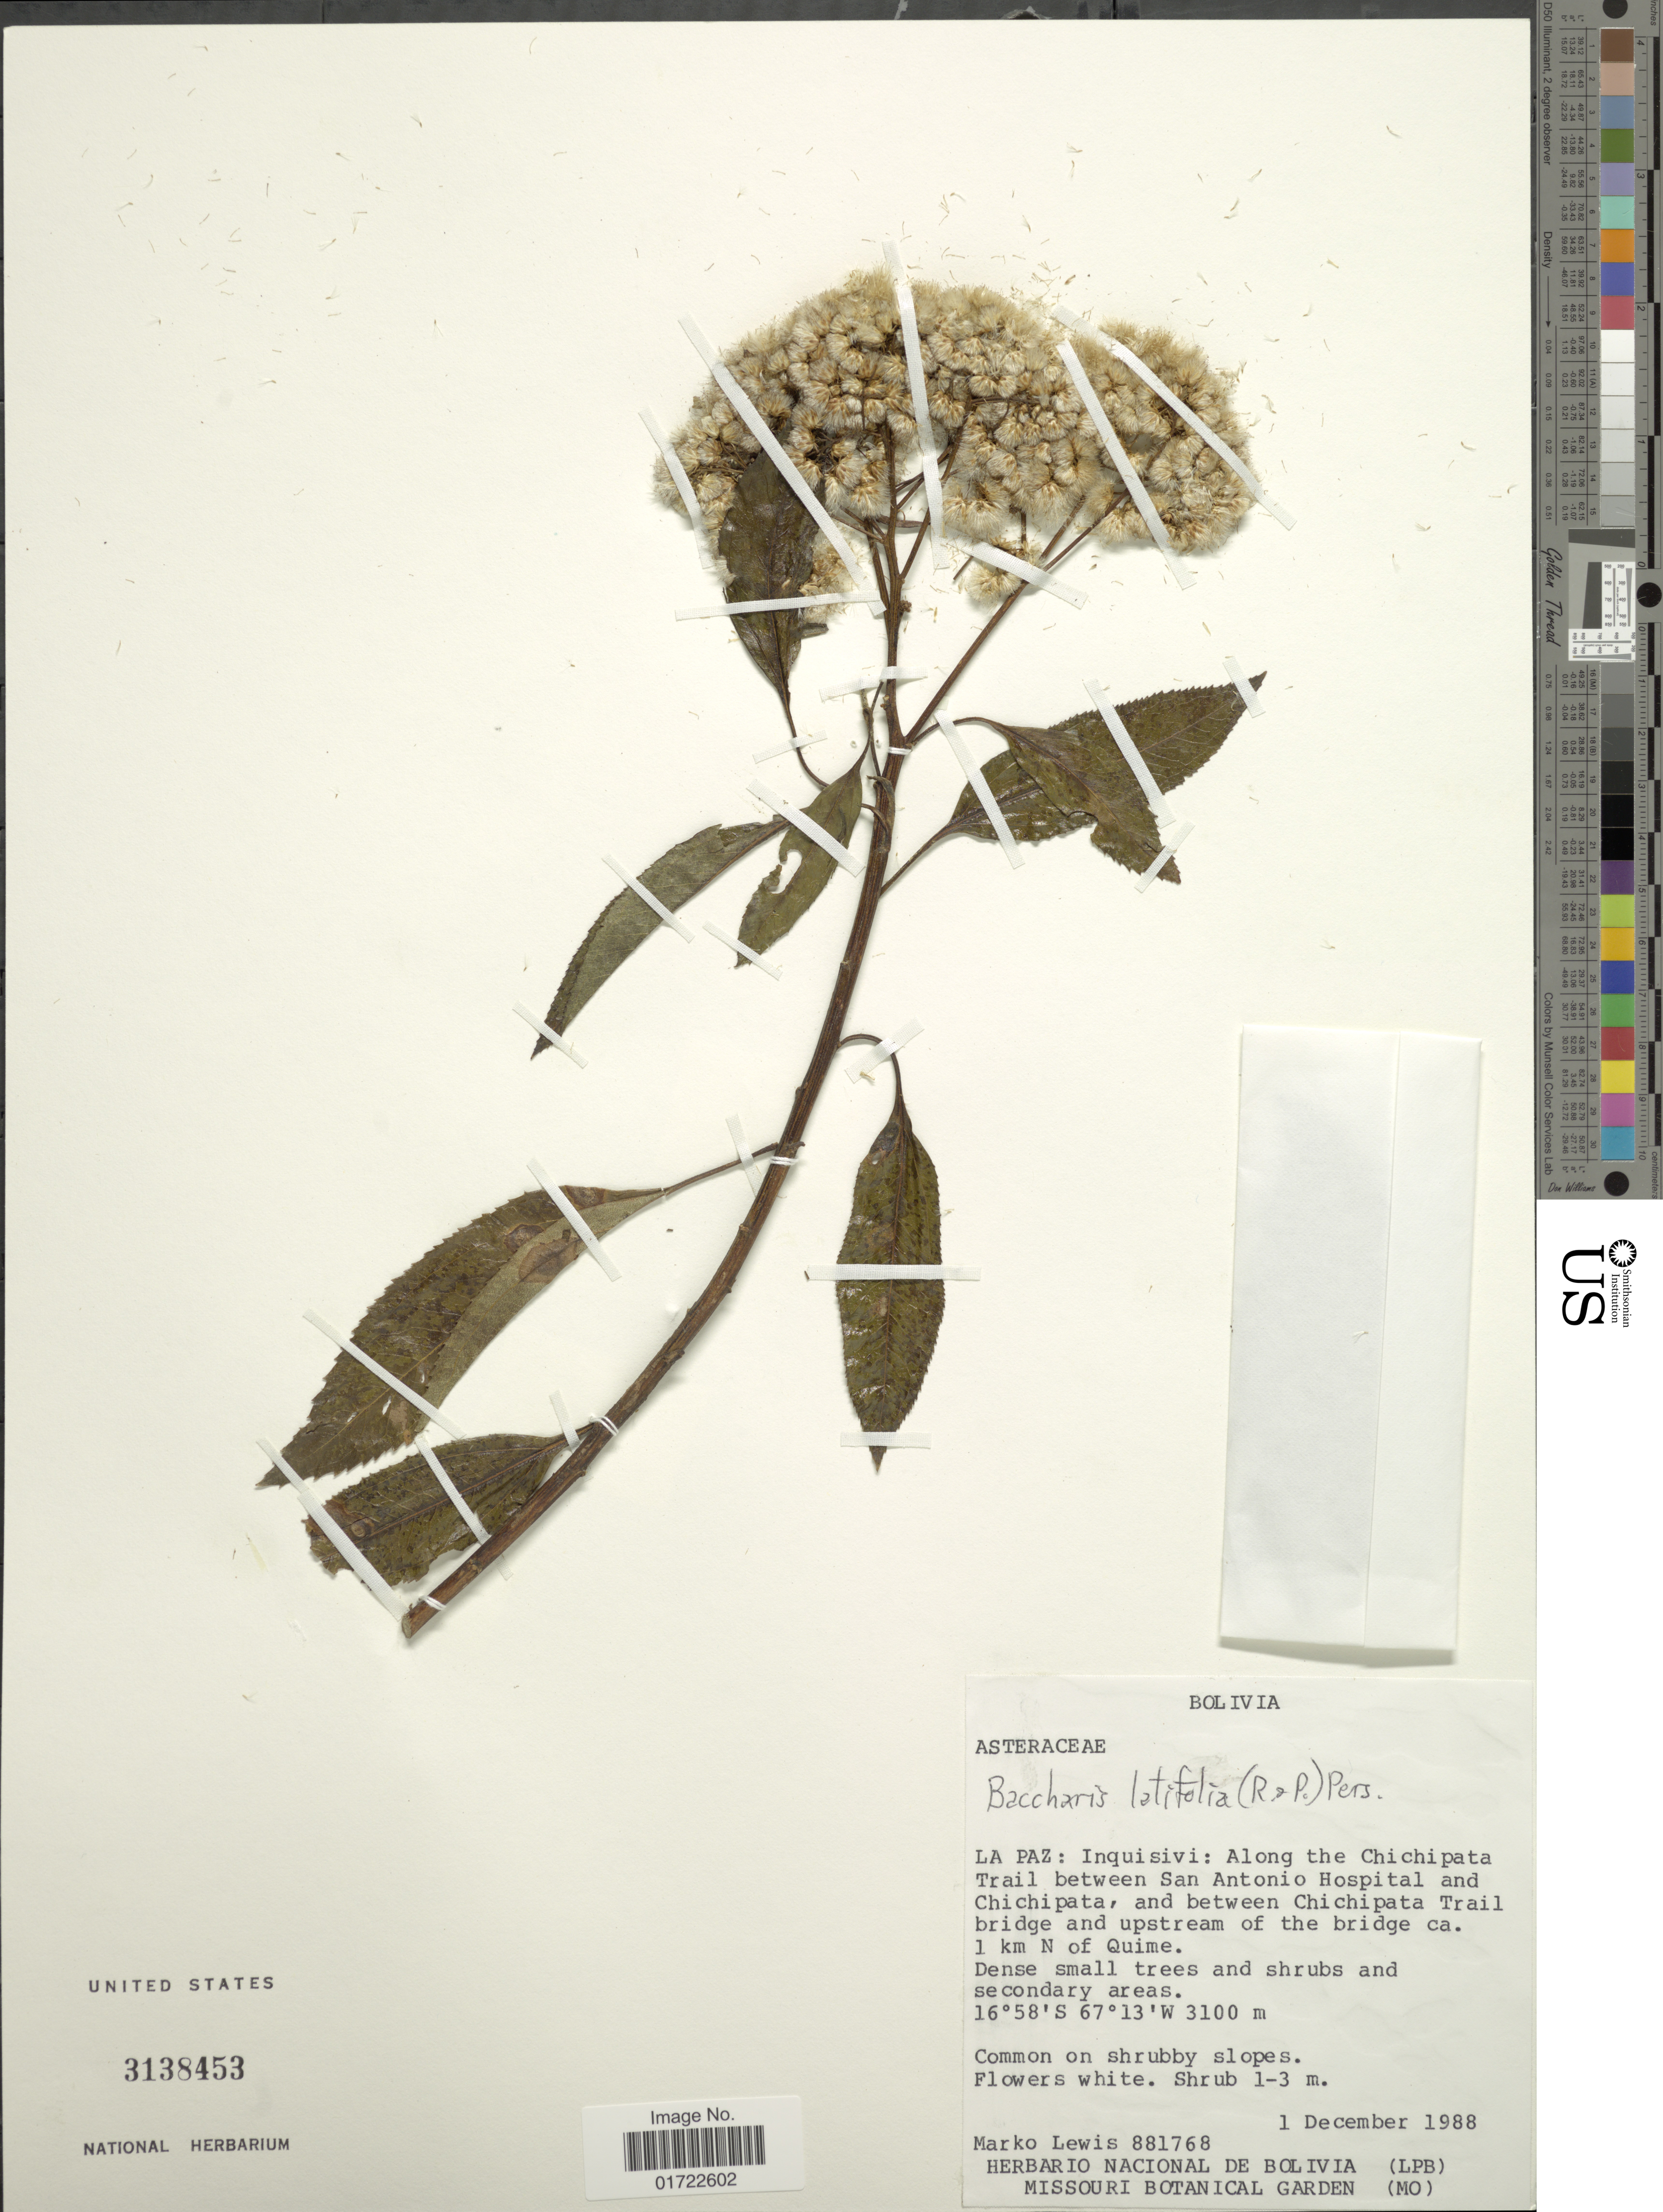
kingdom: Plantae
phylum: Tracheophyta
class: Magnoliopsida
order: Asterales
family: Asteraceae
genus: Baccharis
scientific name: Baccharis latifolia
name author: (Ruiz & Pav.) Pers.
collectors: M. A. Lewis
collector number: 881768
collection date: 1988-12-01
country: Bolivia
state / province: La Paz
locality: Inquisivi: Along the Chichipata Trail between San Antonio Hospital and Chichipata, and between Chichi [ata Trail bridge and upstream of the bridge ca. 1 km N of Quime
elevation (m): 3100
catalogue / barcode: US 3138453